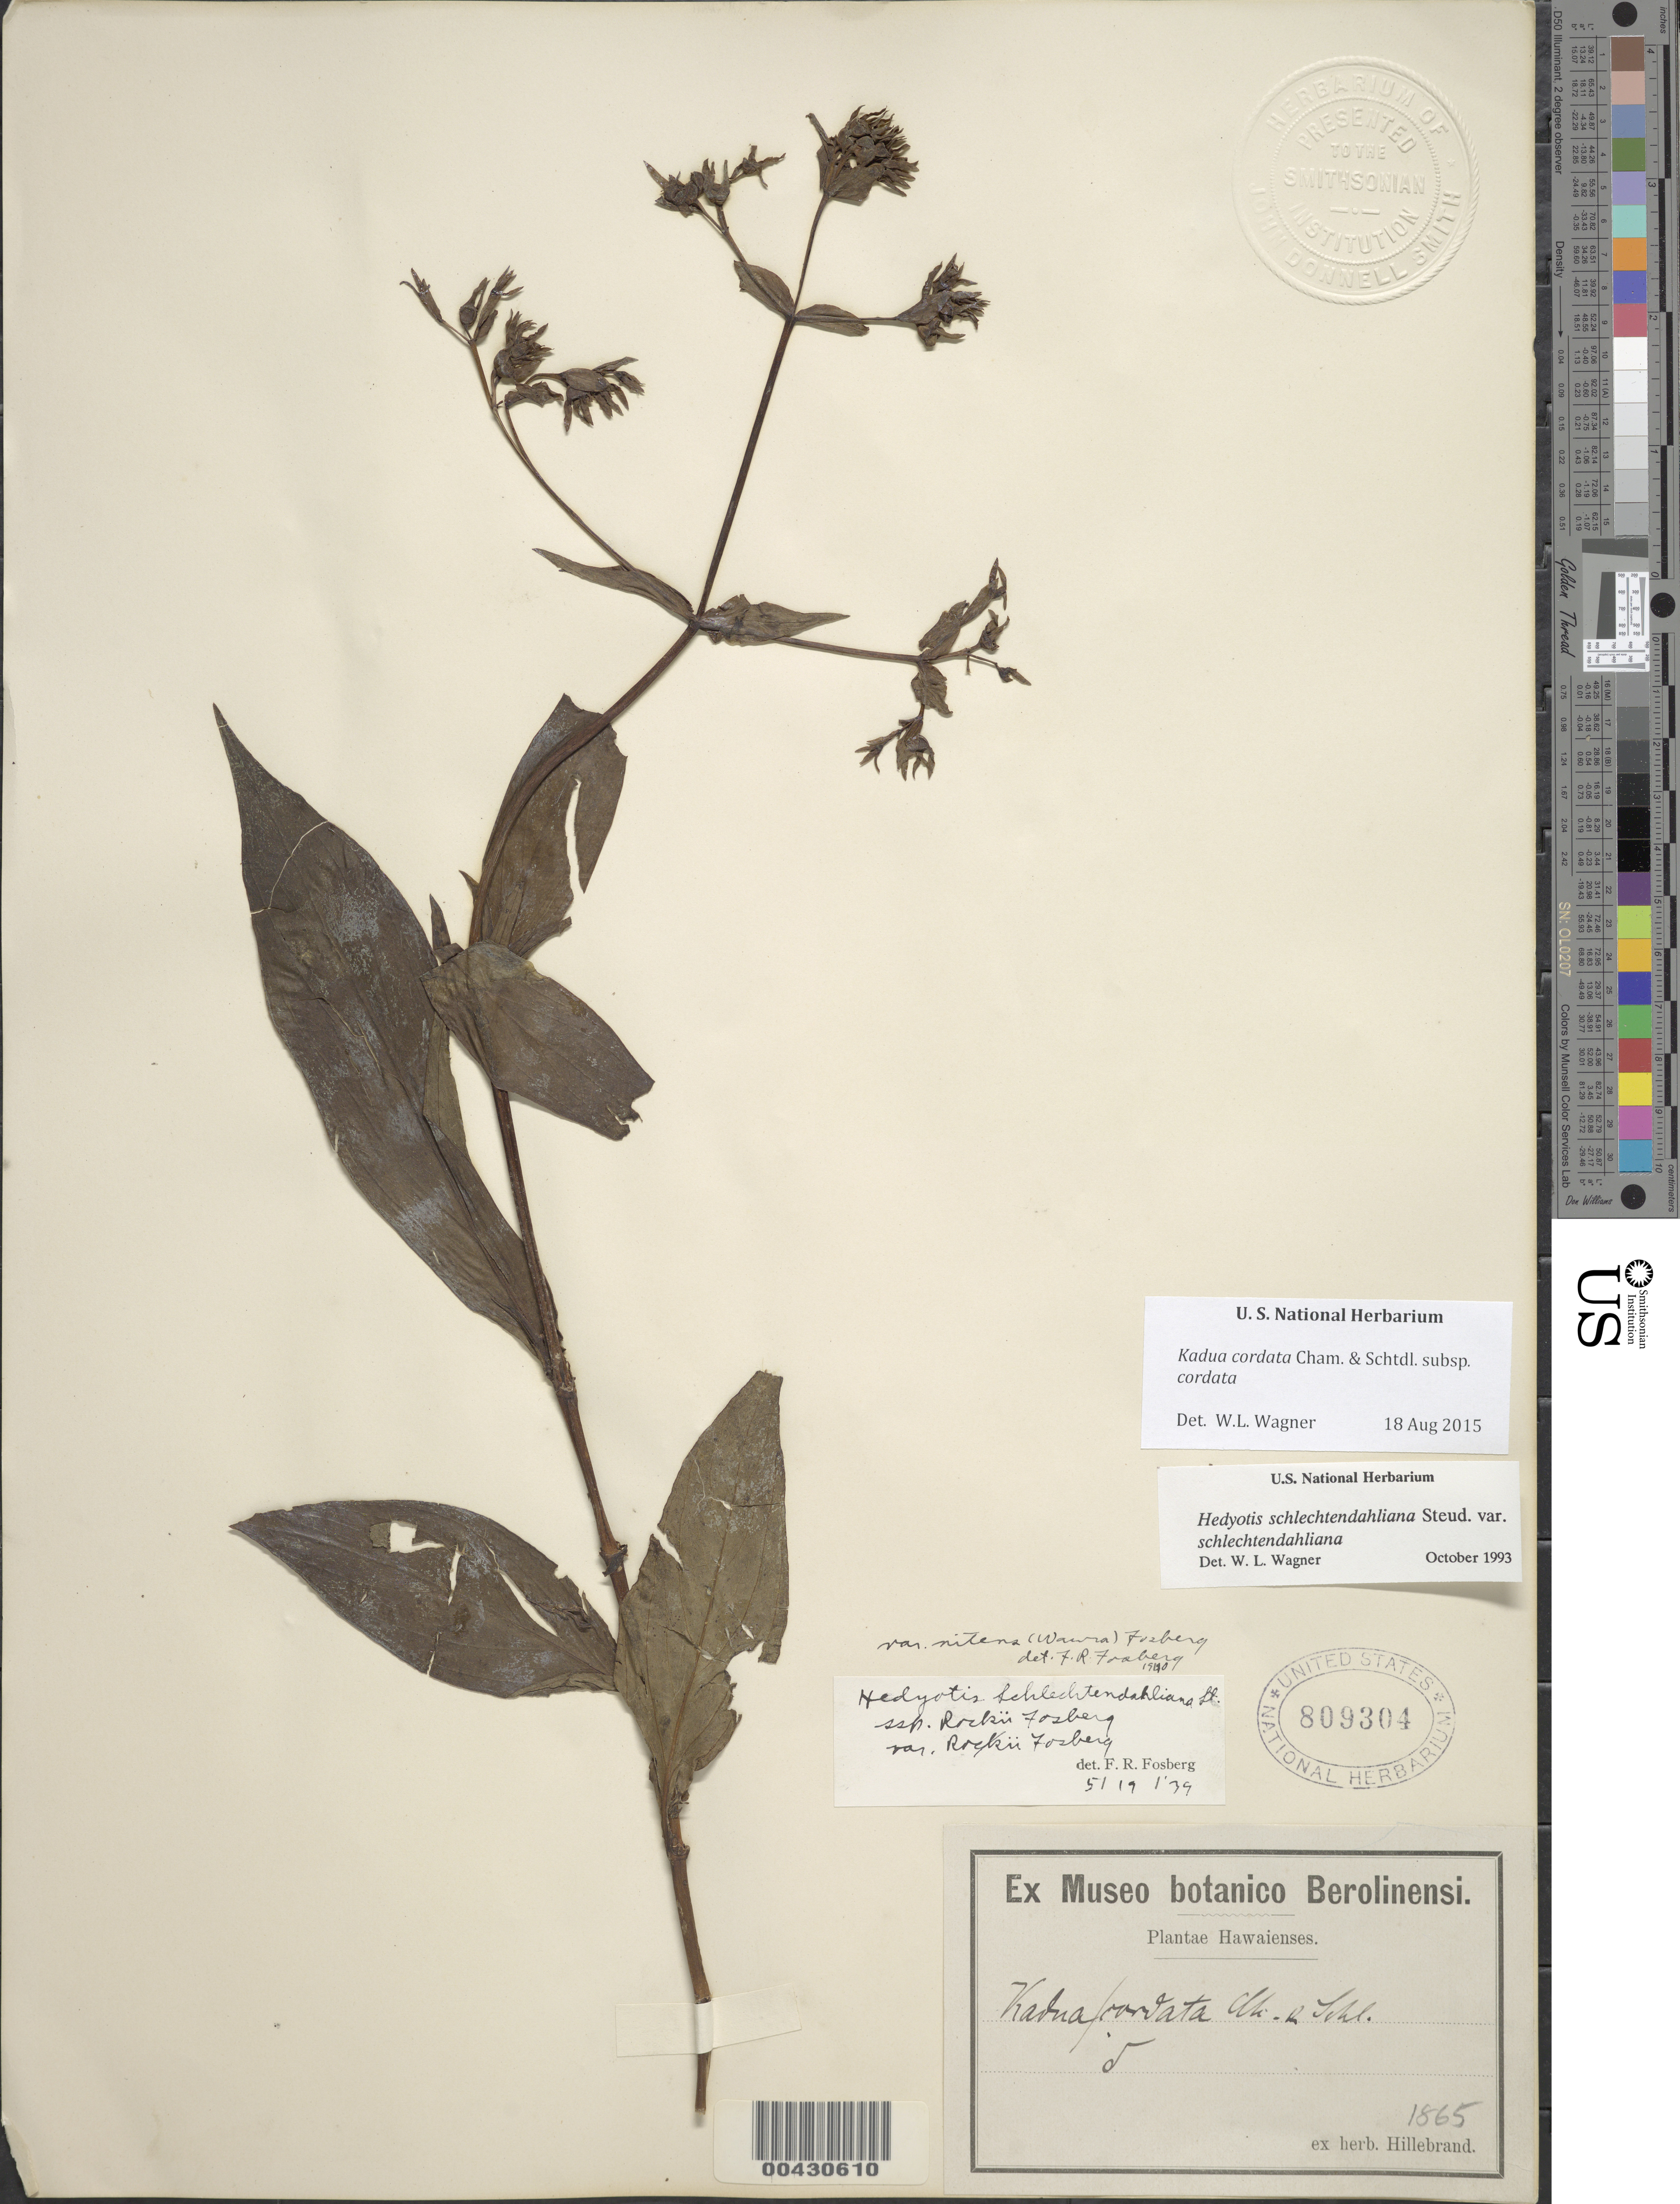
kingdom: Plantae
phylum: Tracheophyta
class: Magnoliopsida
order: Gentianales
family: Rubiaceae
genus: Kadua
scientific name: Kadua cordata subsp. cordata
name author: Cham. & Schltdl.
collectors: W. Hillebrand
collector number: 1865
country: United States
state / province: Hawaii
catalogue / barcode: US 809304